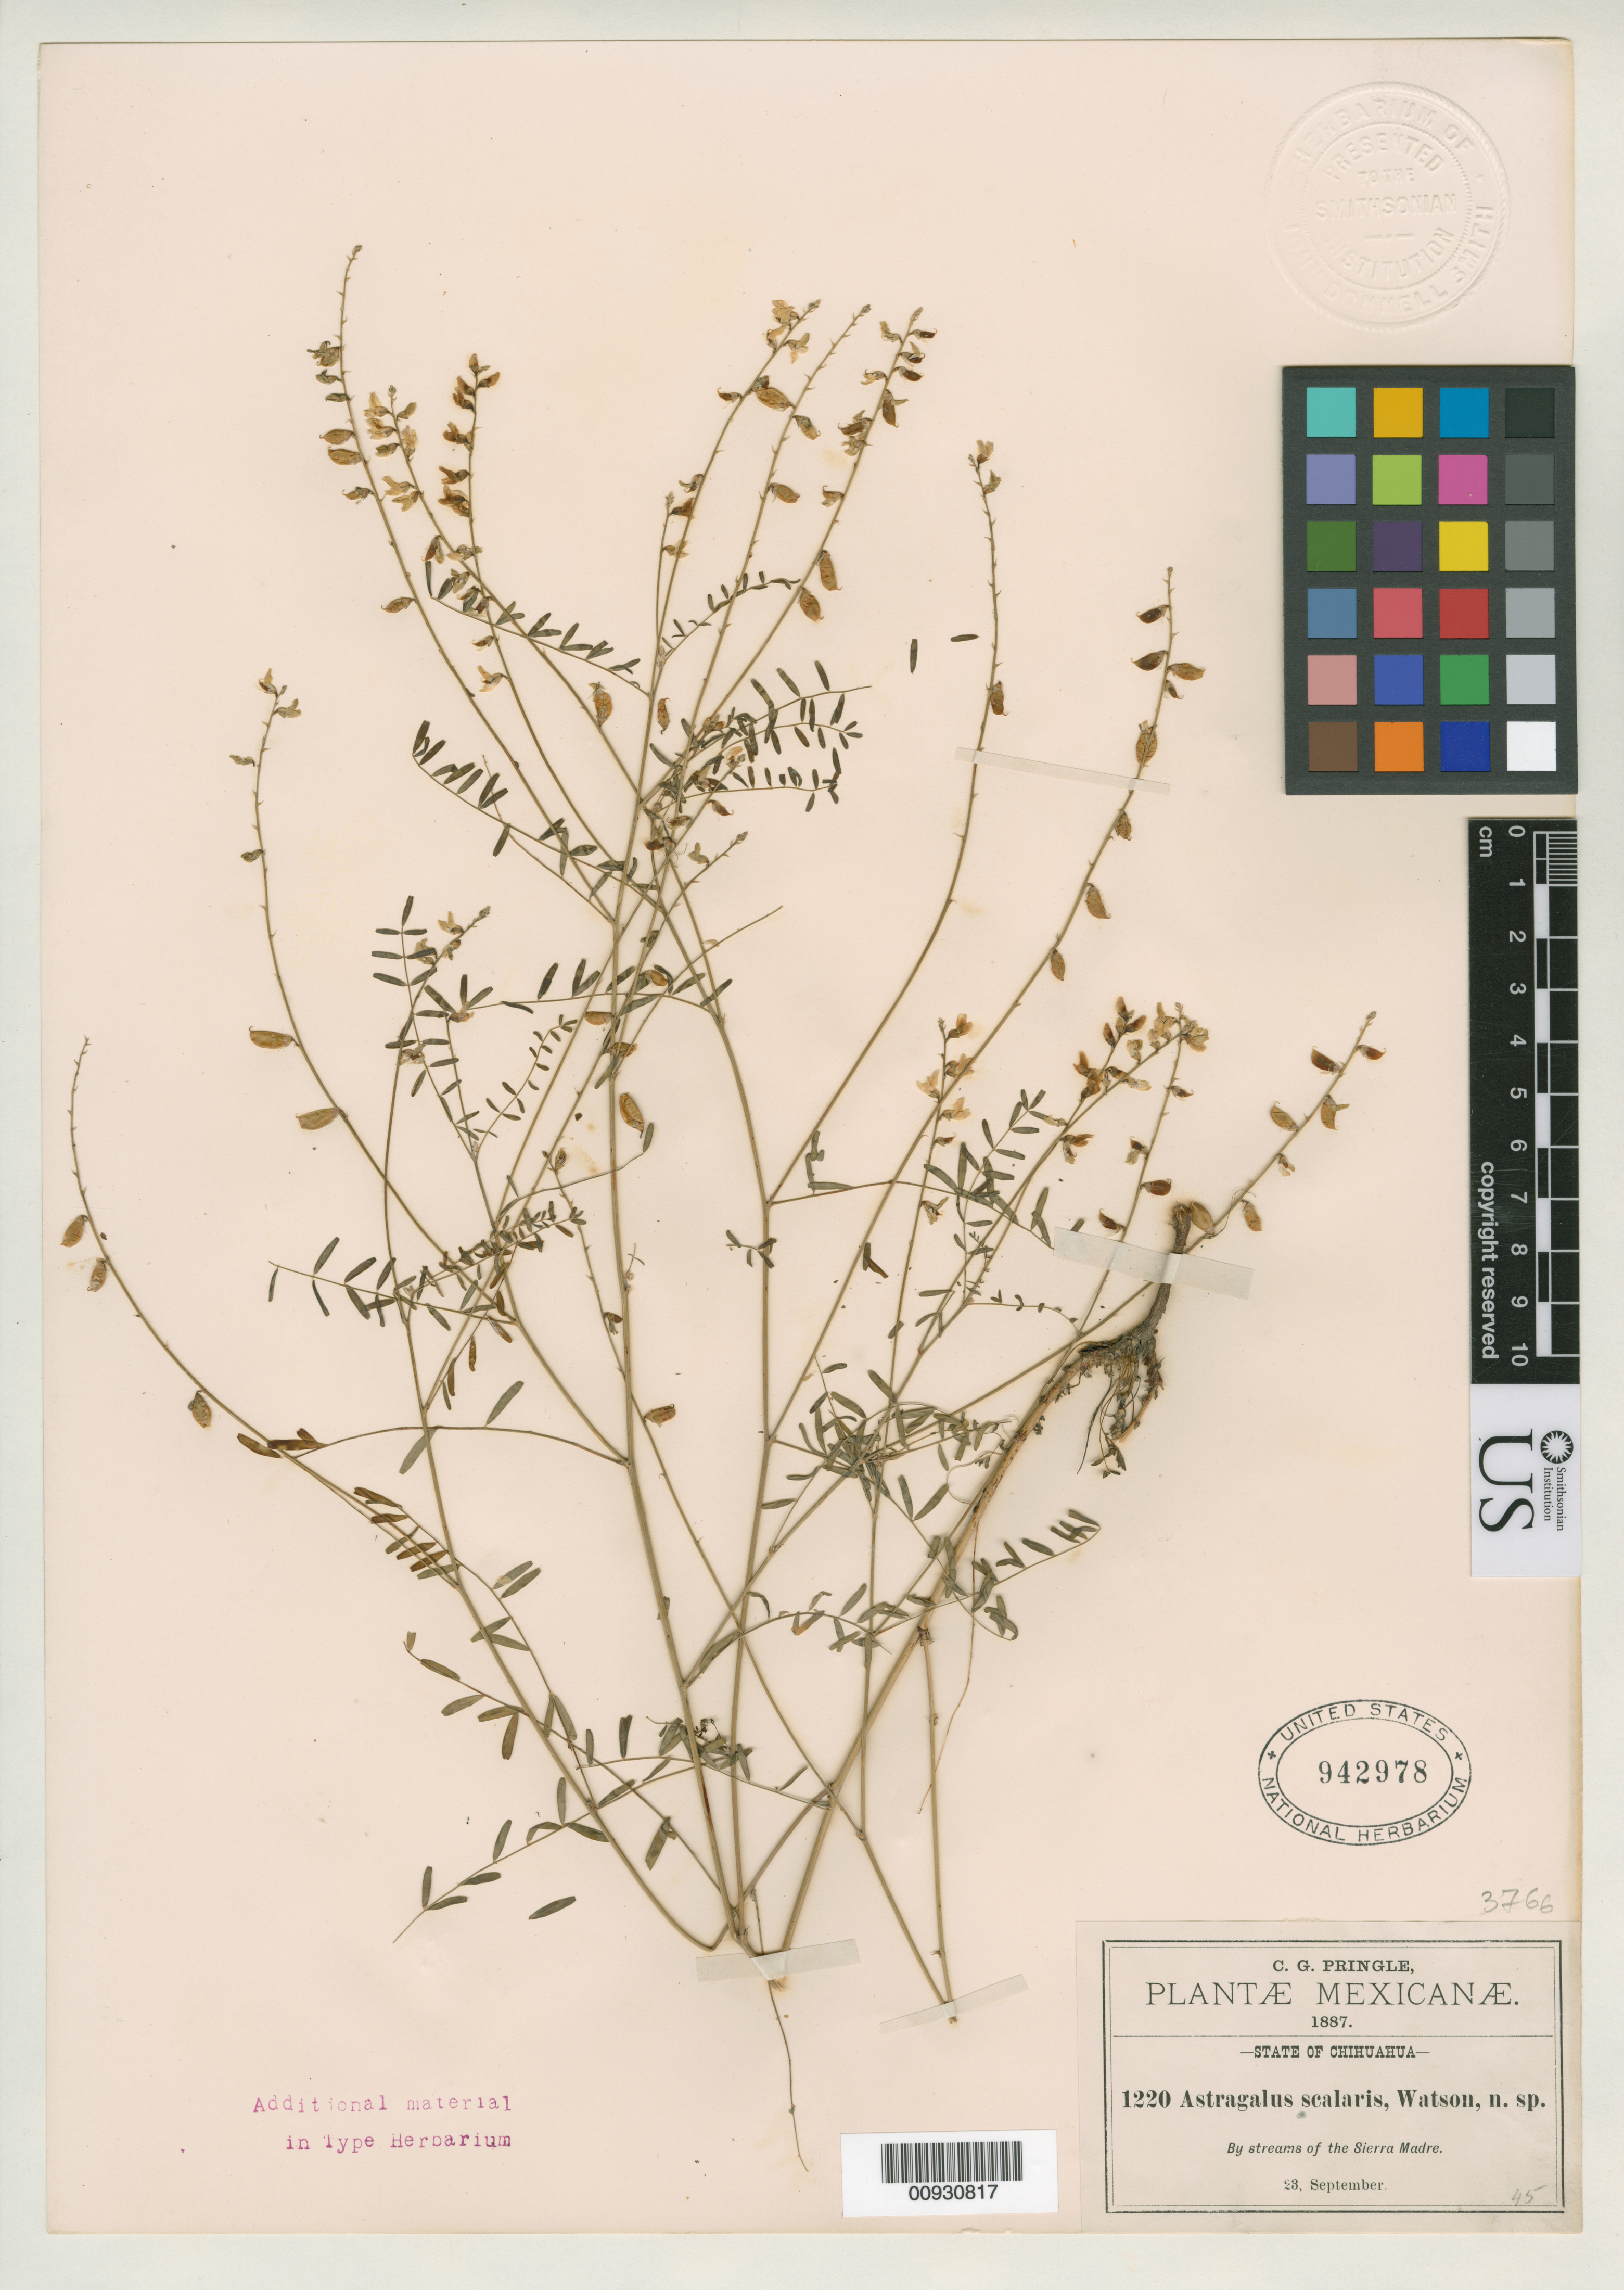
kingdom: Plantae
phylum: Tracheophyta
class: Magnoliopsida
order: Fabales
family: Fabaceae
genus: Astragalus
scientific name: Astragalus scalaris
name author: S. Watson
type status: Isotype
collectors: C. G. Pringle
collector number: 1220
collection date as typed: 23 Sep 1887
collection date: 1887-09-23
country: Mexico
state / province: Chihuahua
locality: Sierra Madre.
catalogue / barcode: US 942978